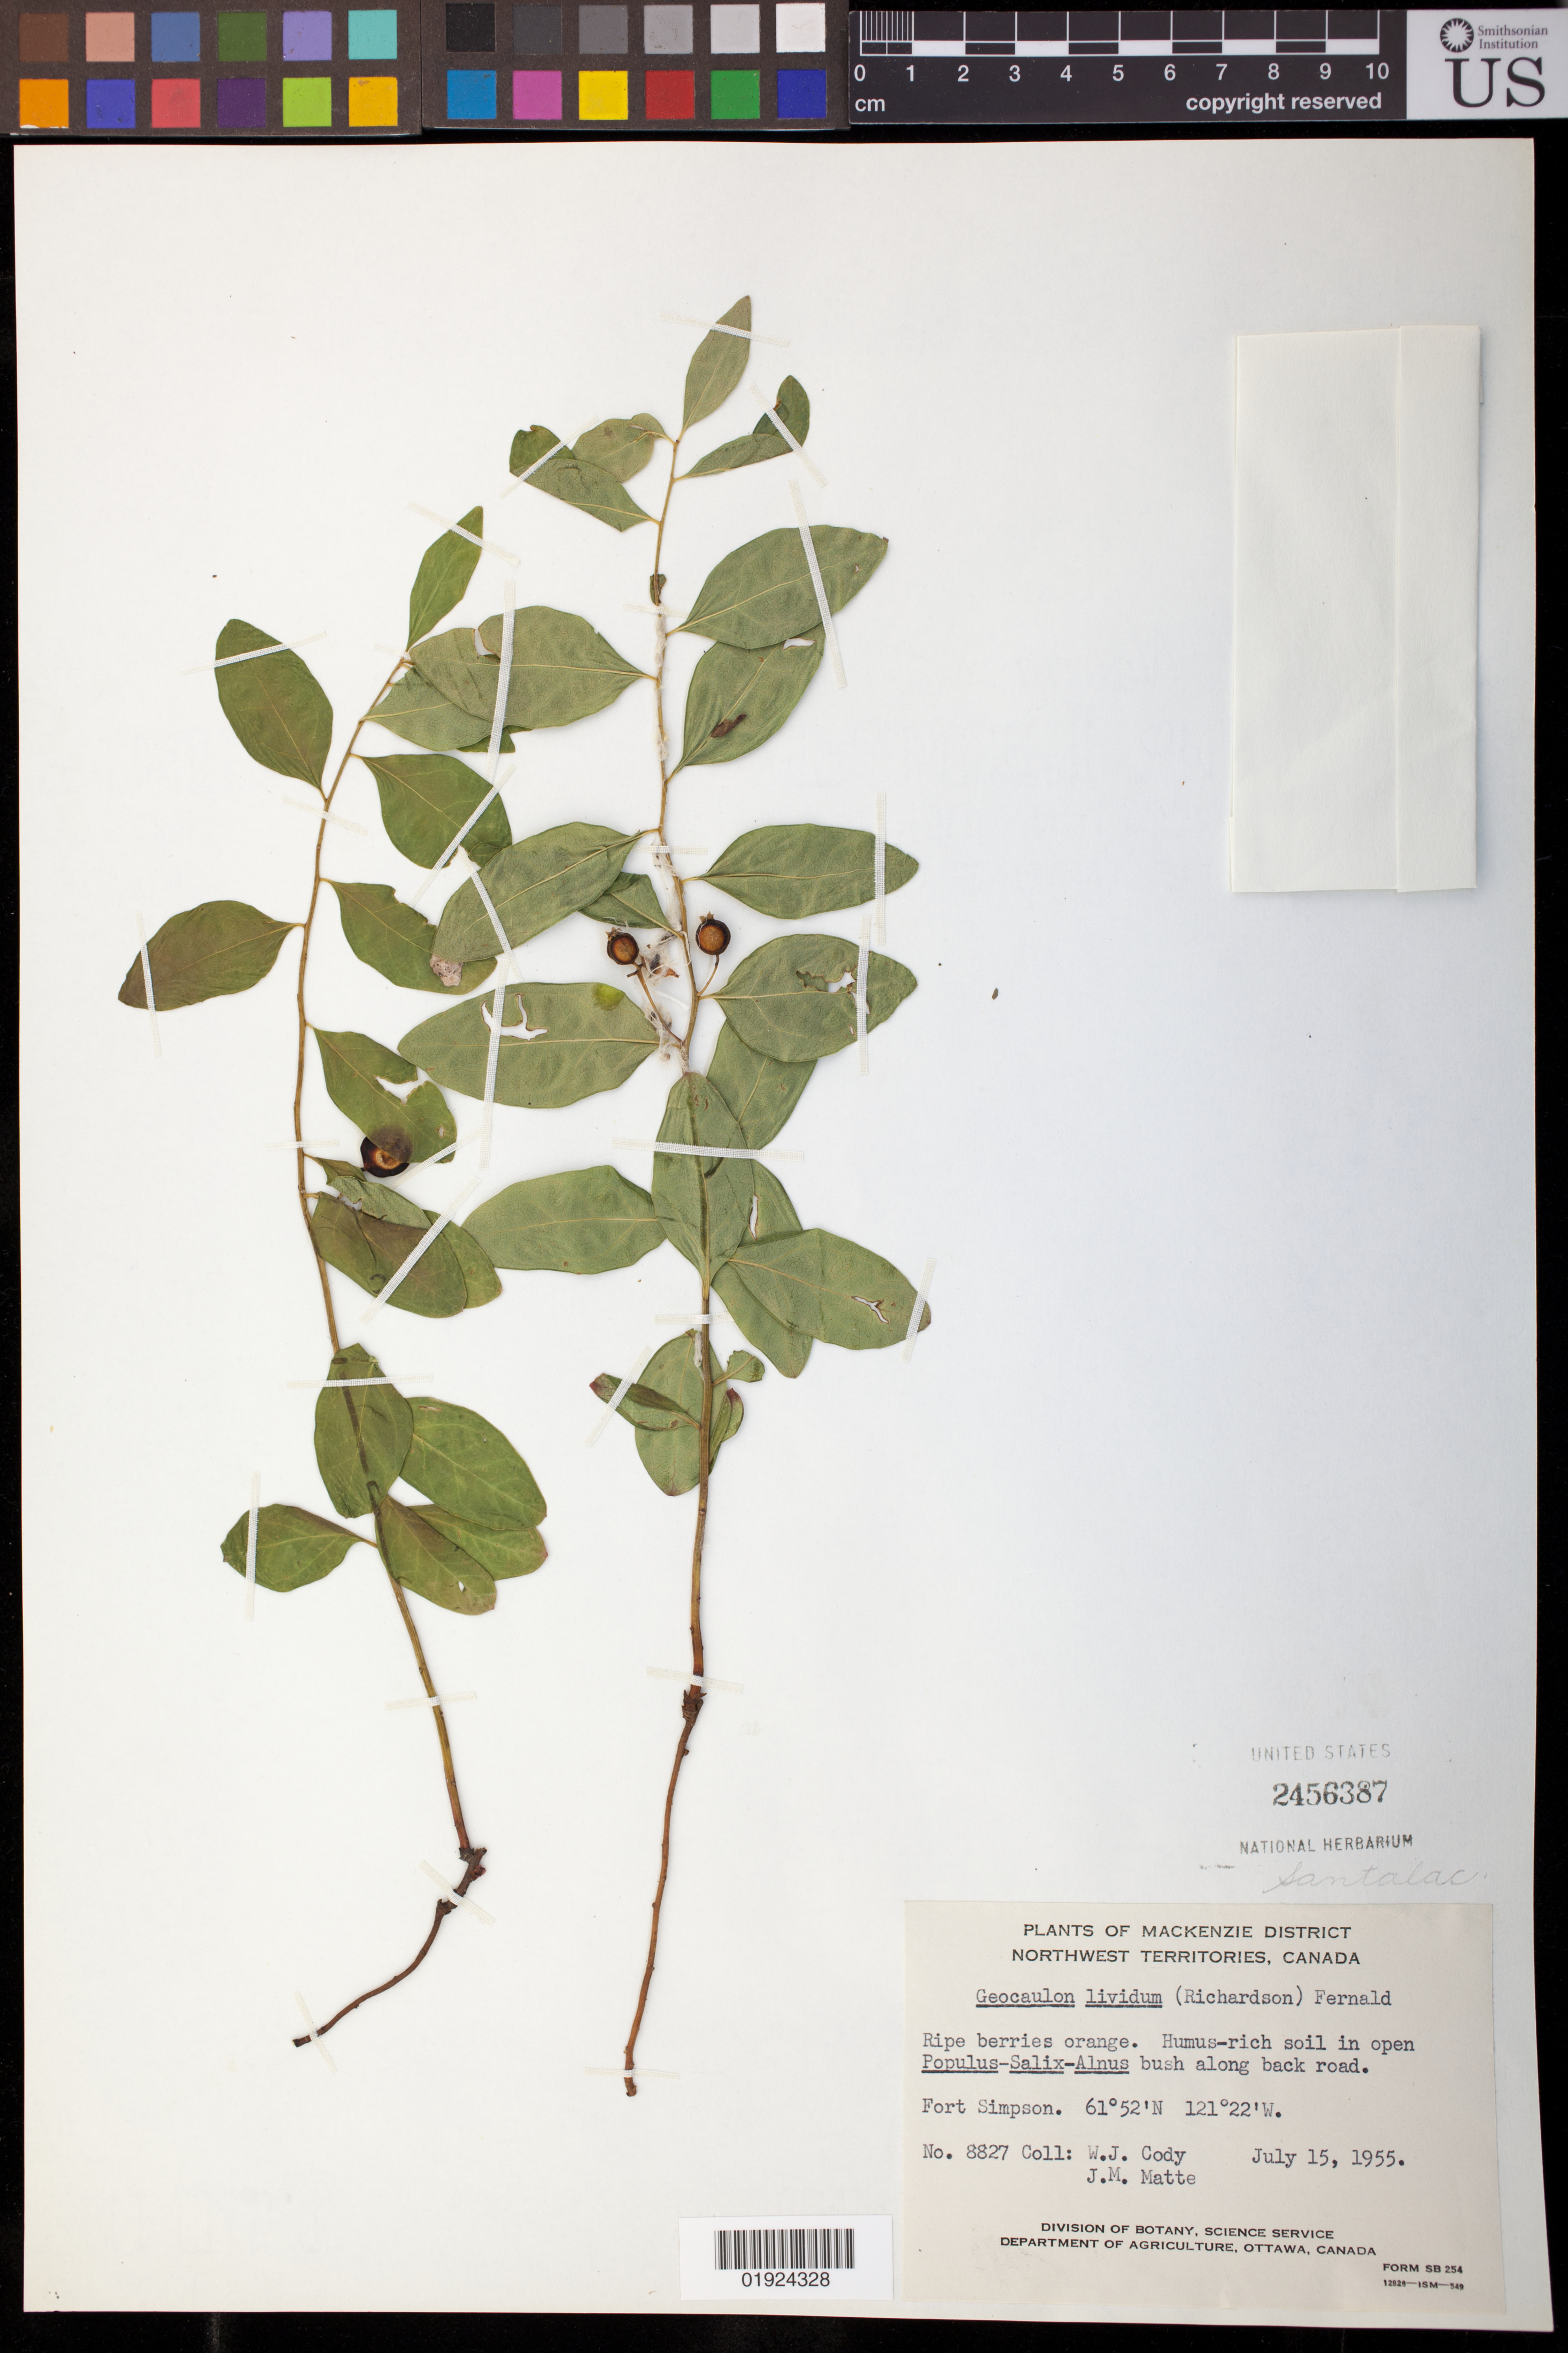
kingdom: Plantae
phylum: Tracheophyta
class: Magnoliopsida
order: Santalales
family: Comandraceae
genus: Geocaulon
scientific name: Geocaulon lividum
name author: (Richardson) Fernald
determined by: Piehl, M. A.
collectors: W. Cody & J. Matte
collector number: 8827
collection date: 1955-07-15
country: Canada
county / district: Dehcho Region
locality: Fort Simpson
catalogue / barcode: US 2456387